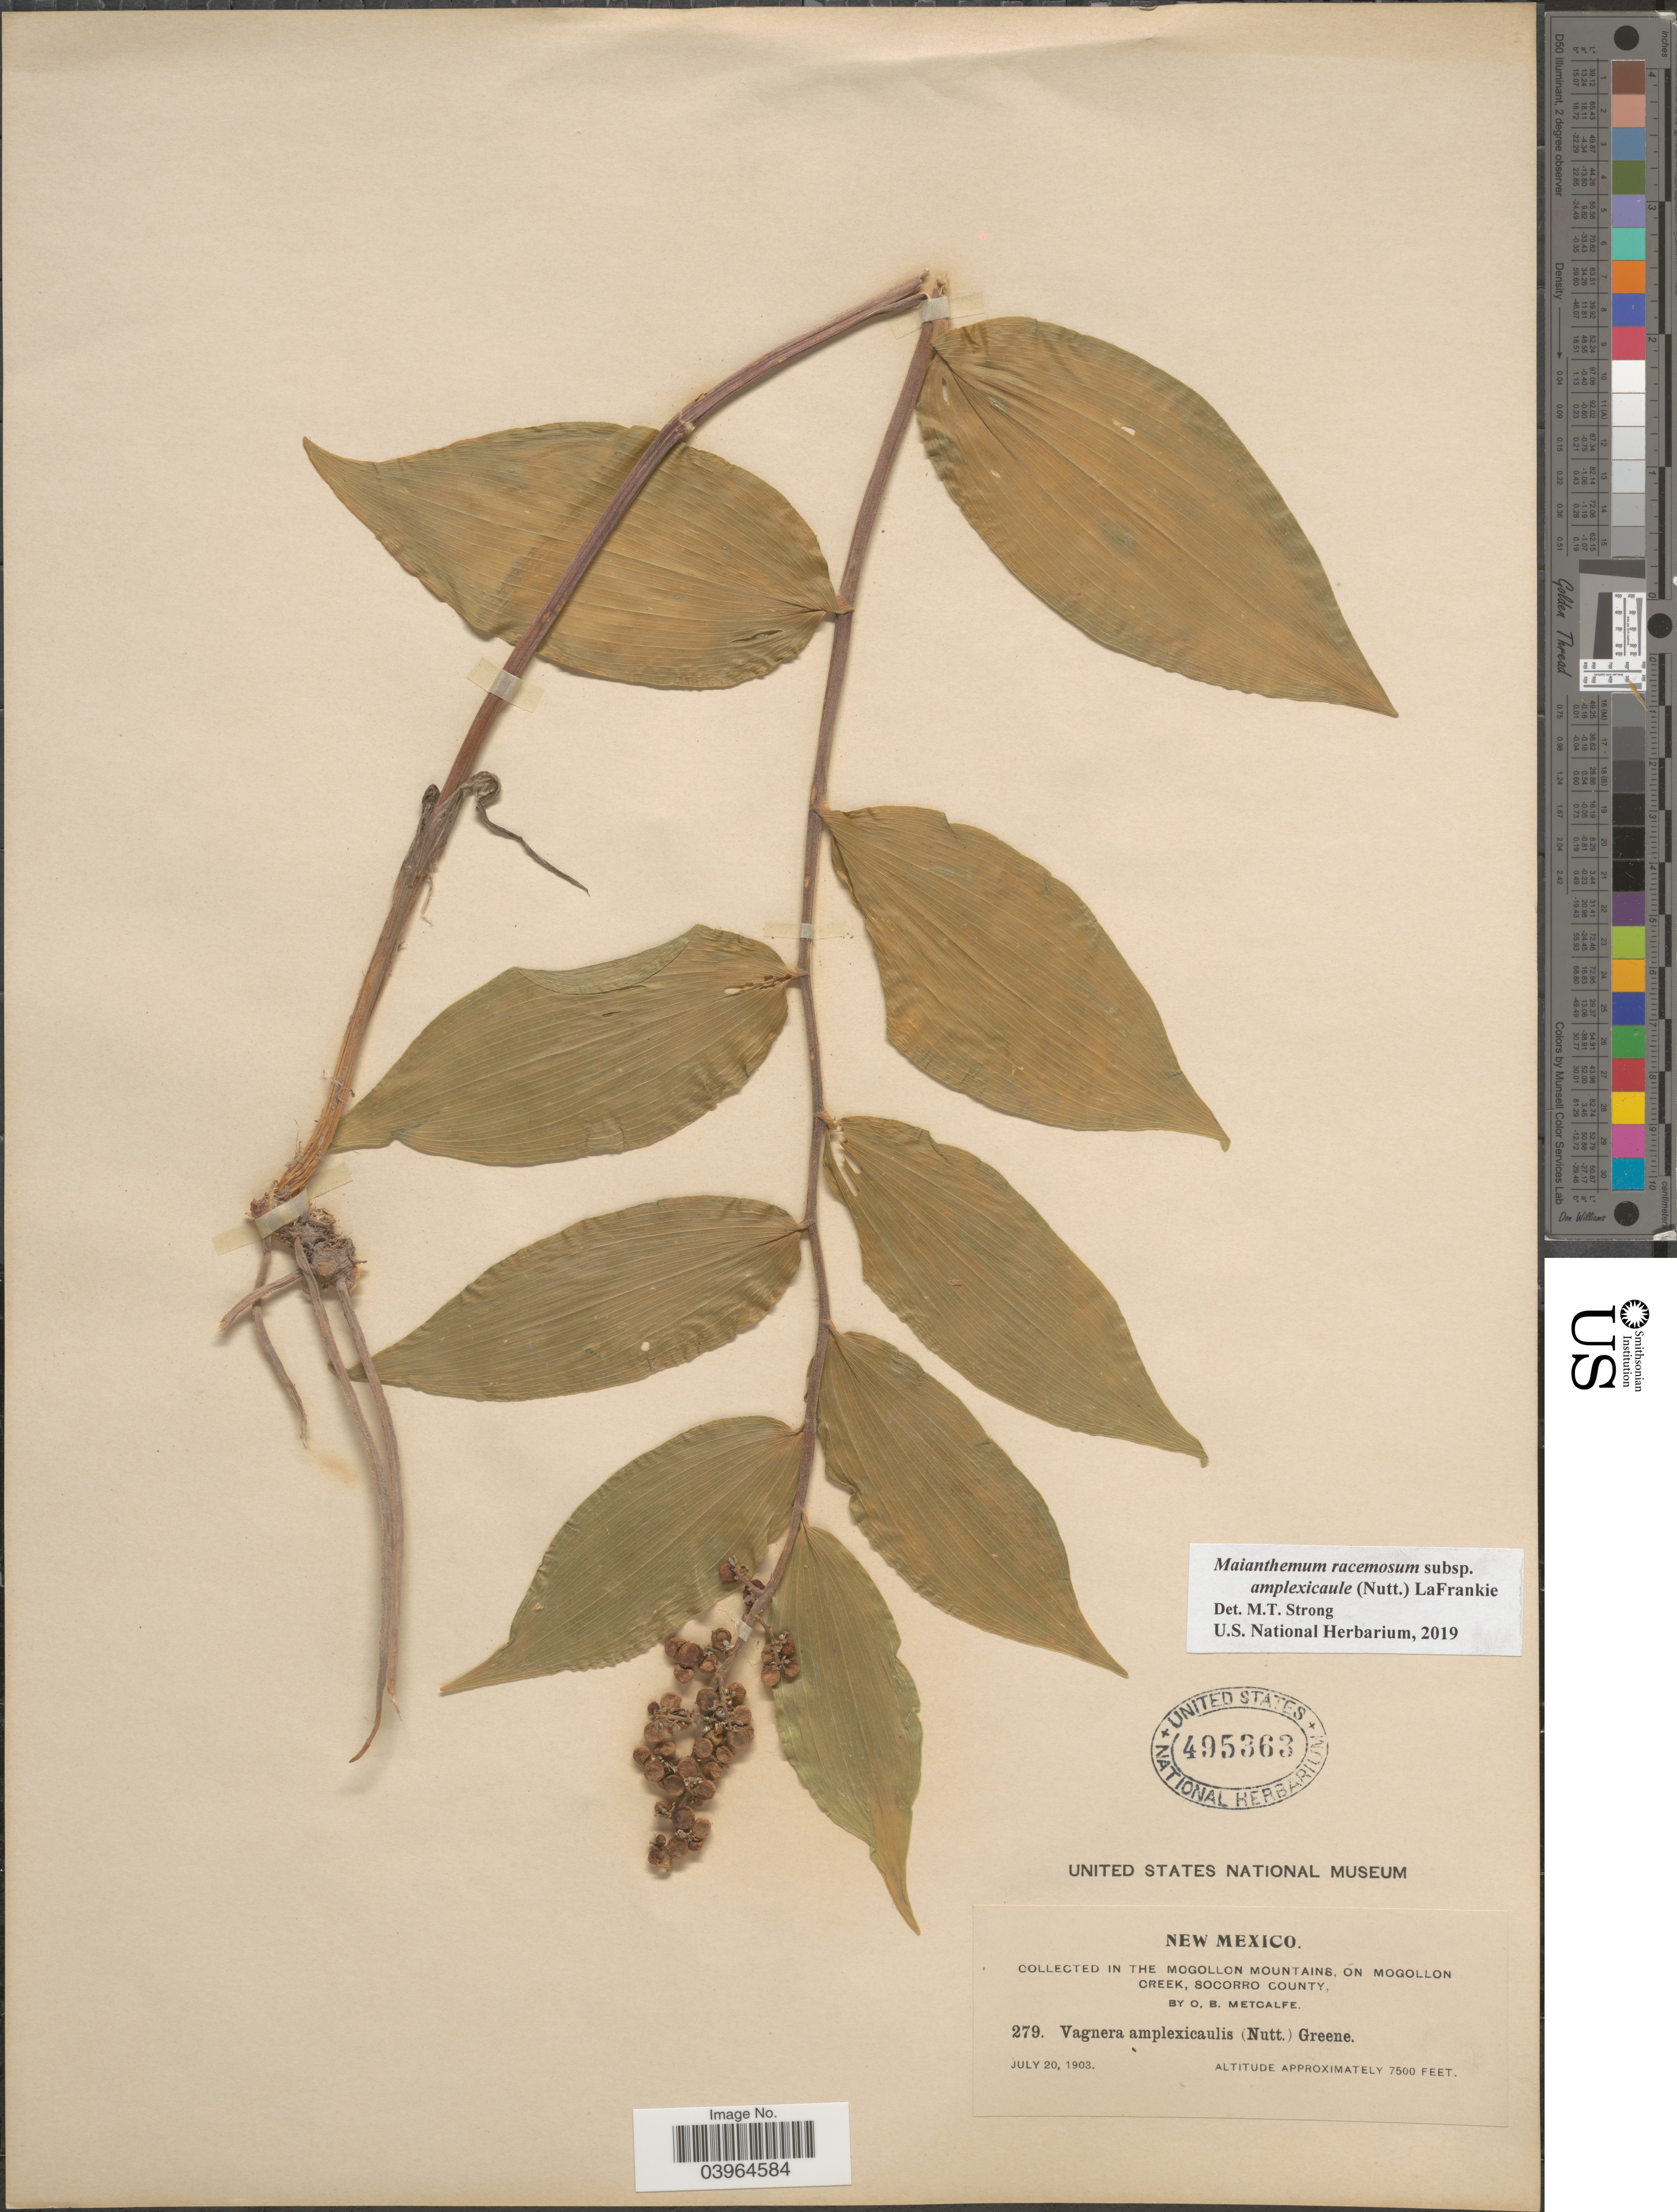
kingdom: Plantae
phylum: Tracheophyta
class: Liliopsida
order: Asparagales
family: Asparagaceae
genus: Maianthemum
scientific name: Maianthemum racemosum subsp. amplexicaule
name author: (Nutt.) LaFrankie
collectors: O. B. Metcalfe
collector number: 279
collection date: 1903-07-20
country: United States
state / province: New Mexico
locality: In the Mogollon Mountains, on Mogollon Creek, Socorro County.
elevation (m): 2286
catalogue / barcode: US 495363